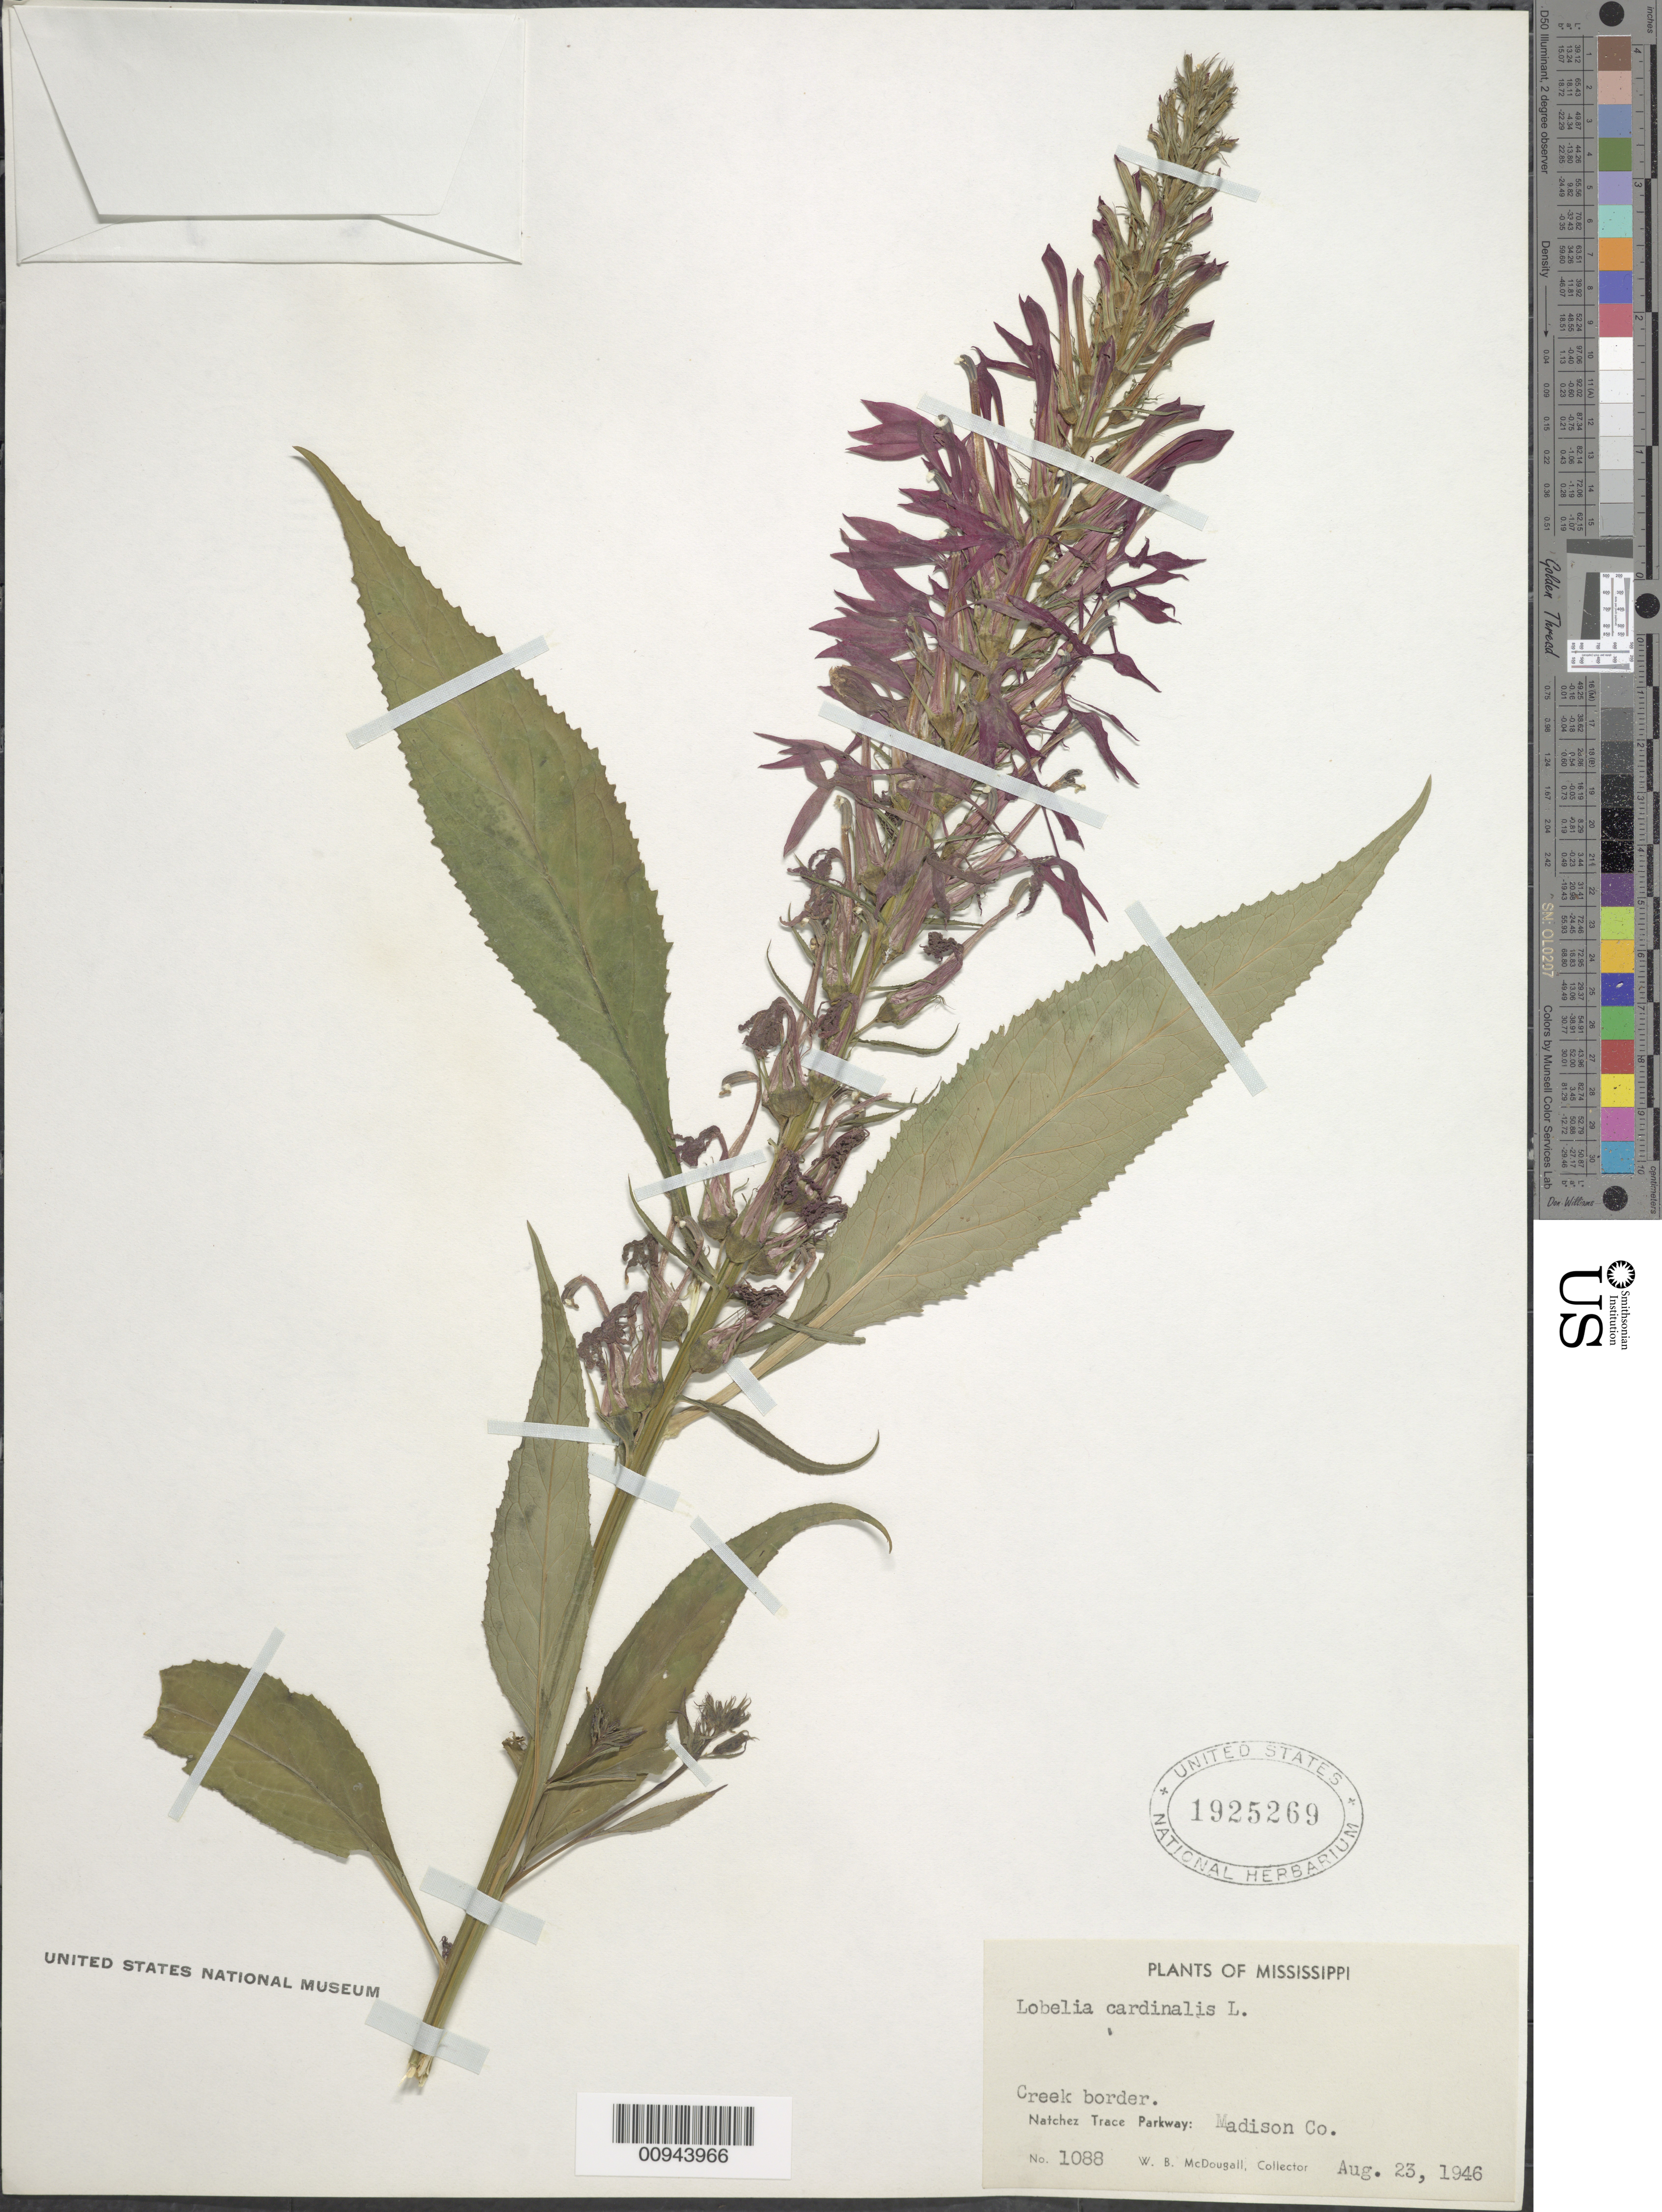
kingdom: Plantae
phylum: Tracheophyta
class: Magnoliopsida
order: Asterales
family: Campanulaceae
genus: Lobelia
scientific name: Lobelia cardinalis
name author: L.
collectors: W. B. McDougall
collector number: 1088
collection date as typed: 23 Aug 1946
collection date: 1946-08-23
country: United States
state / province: Mississippi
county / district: Leake / Madison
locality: Natchez Trace Parkway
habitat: creek border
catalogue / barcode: US 1925269